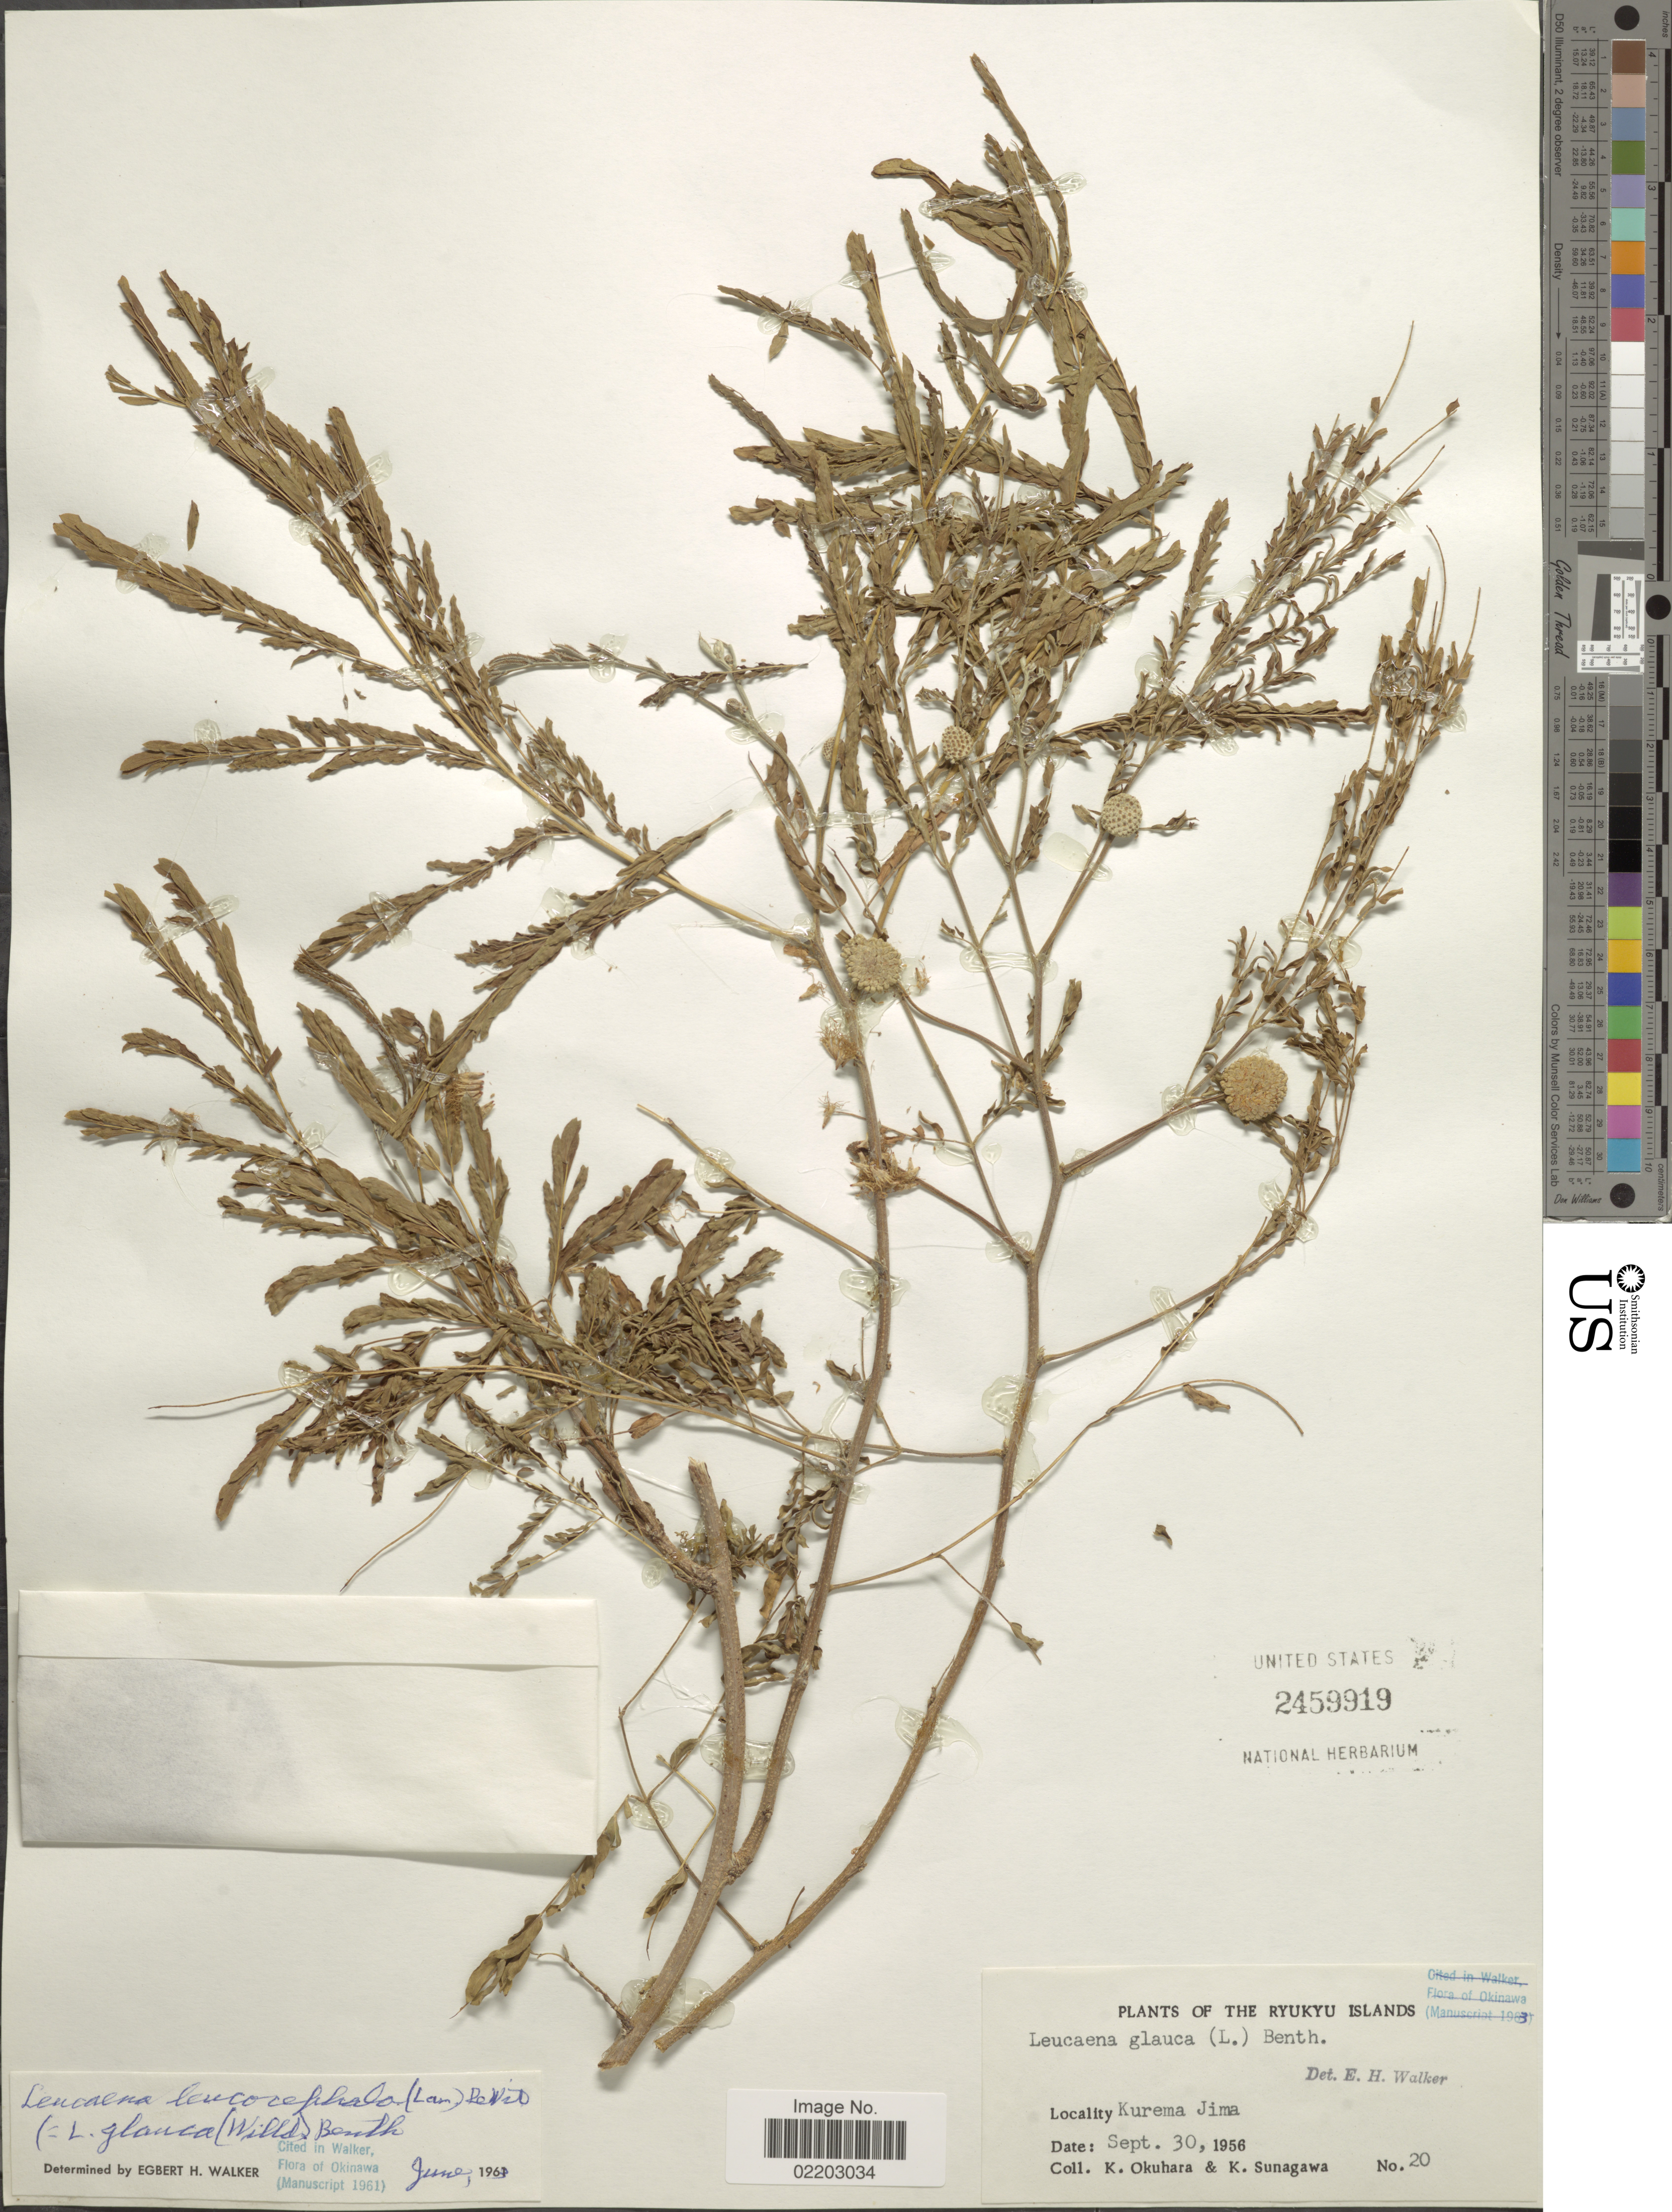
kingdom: Plantae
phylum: Tracheophyta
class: Magnoliopsida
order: Fabales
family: Fabaceae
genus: Leucaena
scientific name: Leucaena leucocephala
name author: (Lam.) de Wit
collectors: K. Okuhara & K. Sunagawa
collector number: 20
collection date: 1956-09-30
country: Japan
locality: Ryukyu Islands, Kurema Jima.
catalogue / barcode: US 2459919